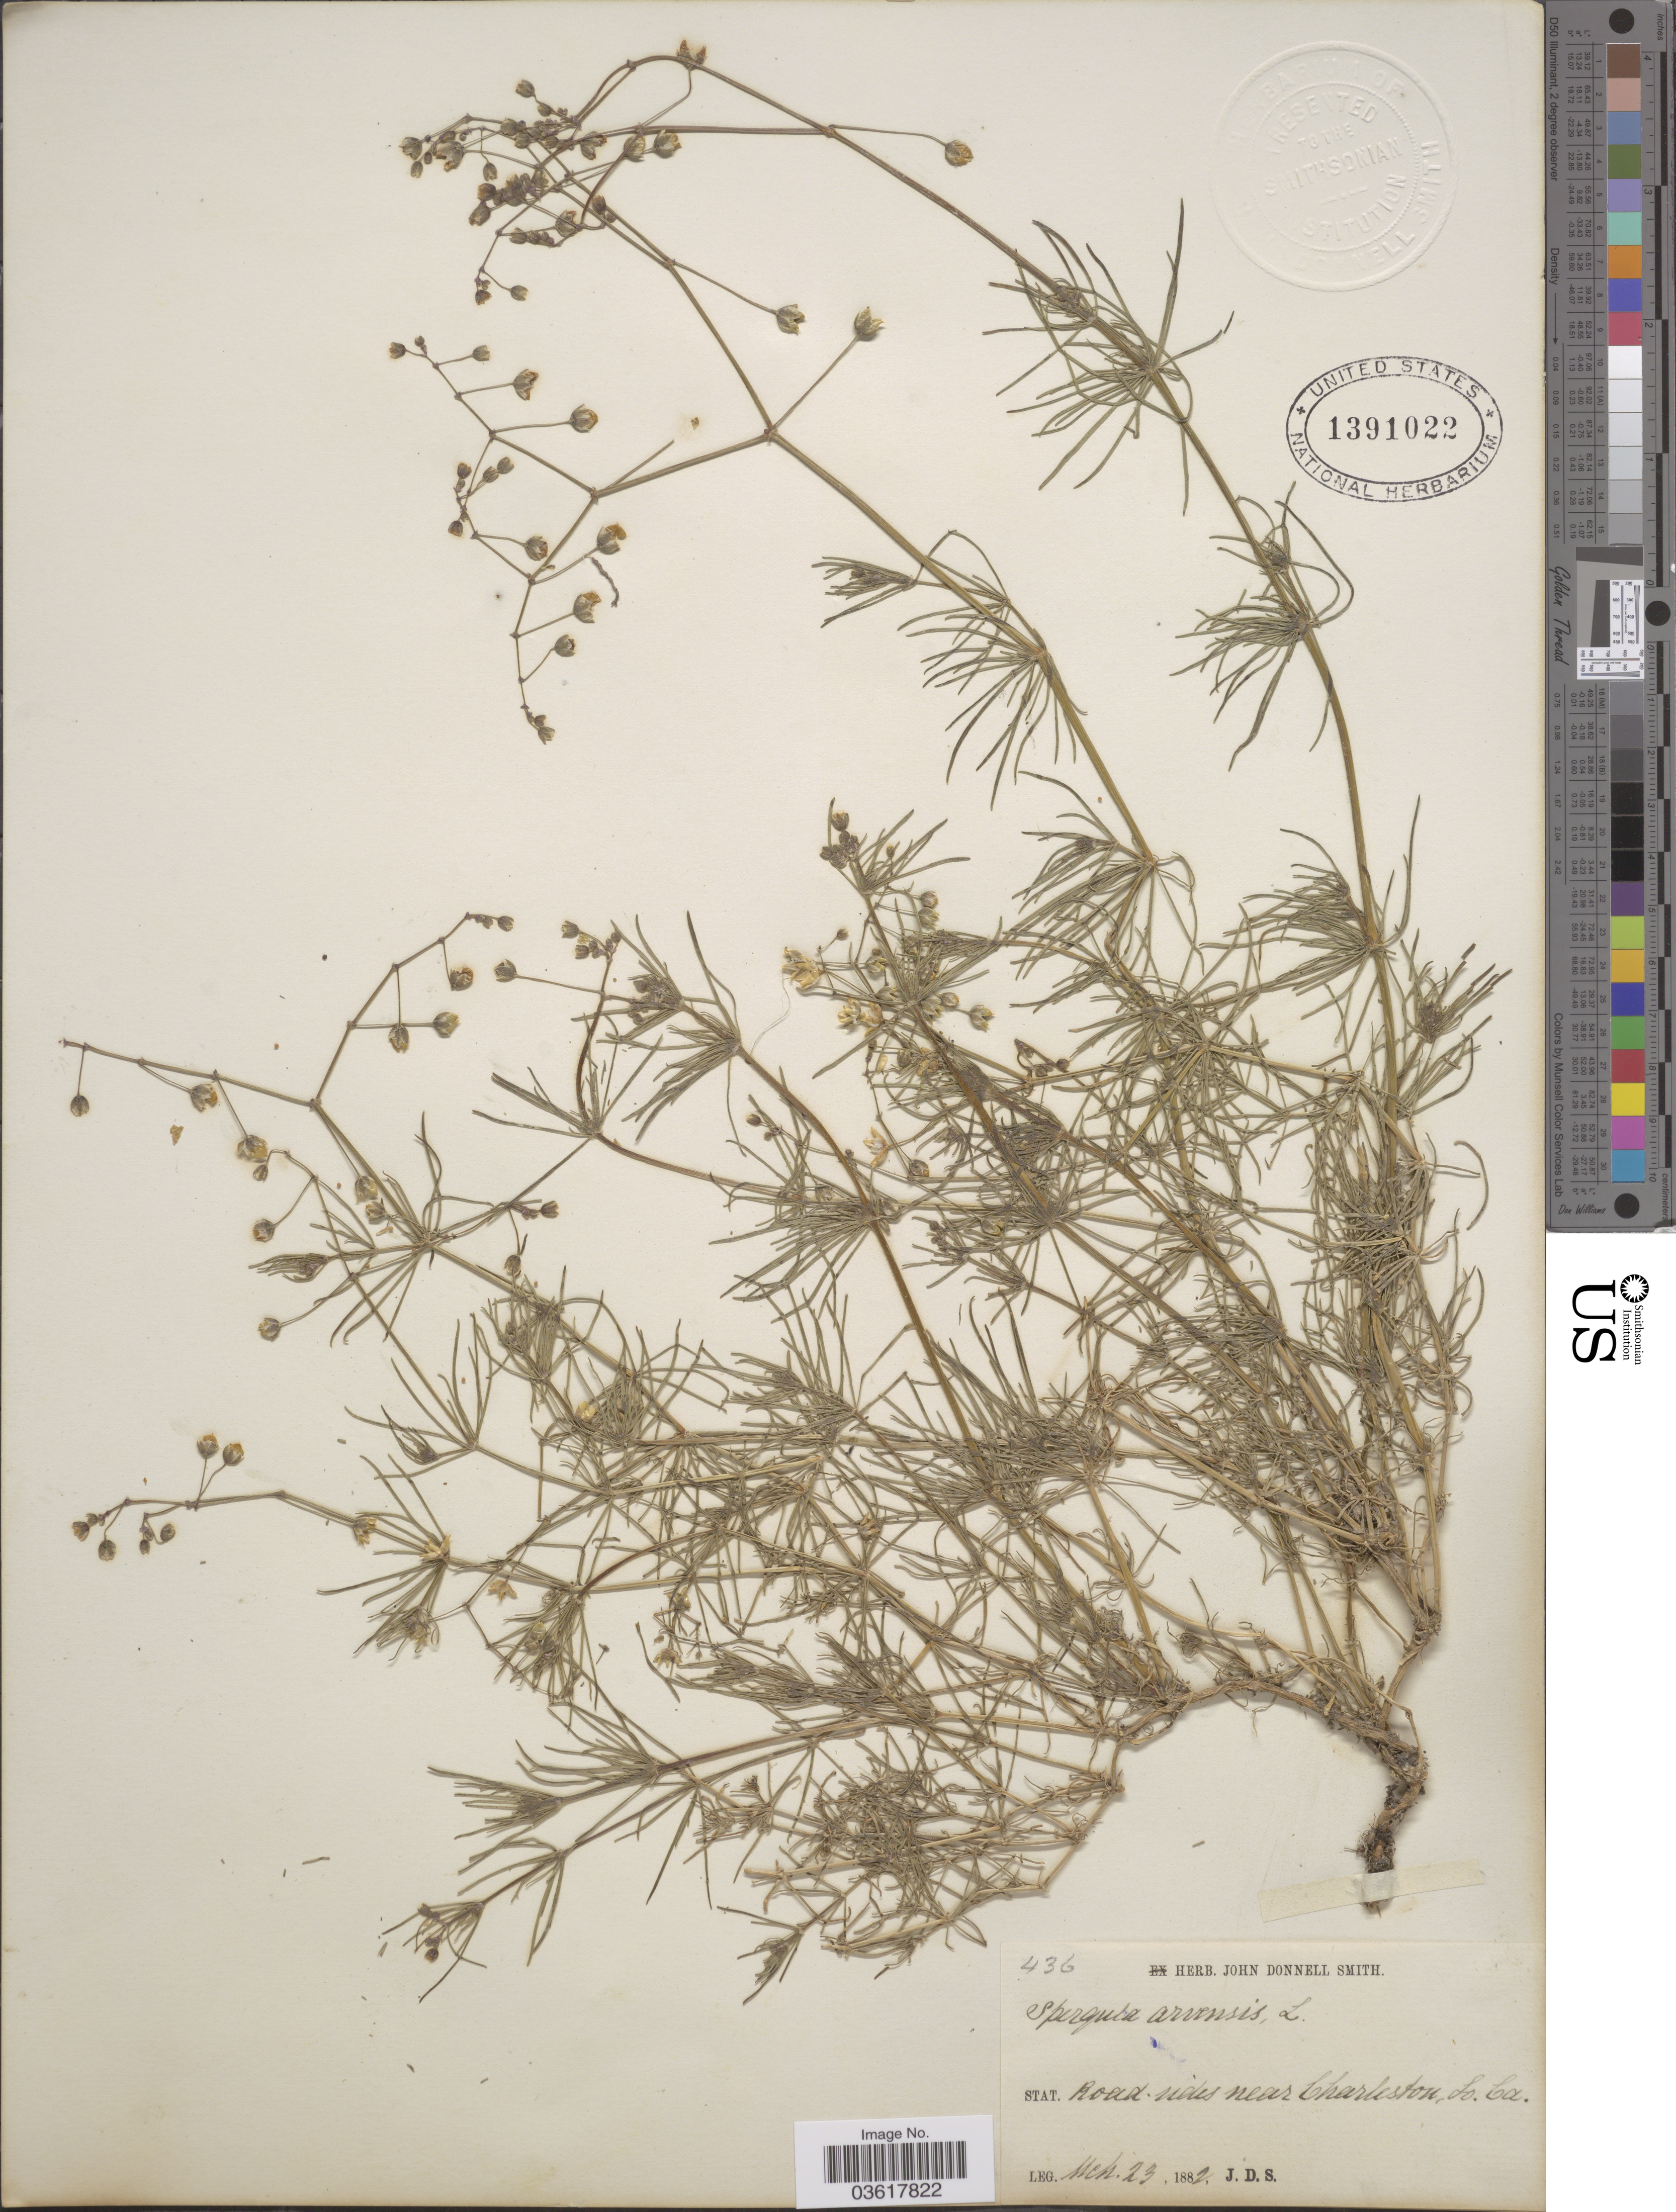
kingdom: Plantae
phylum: Tracheophyta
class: Magnoliopsida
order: Caryophyllales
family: Caryophyllaceae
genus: Spergula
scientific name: Spergula arvensis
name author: L.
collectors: J. Donnell Smith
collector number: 436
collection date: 1882-03-23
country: United States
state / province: South Carolina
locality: Stat. Road sides near Charleston, So. Ca.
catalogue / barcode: US 1391022